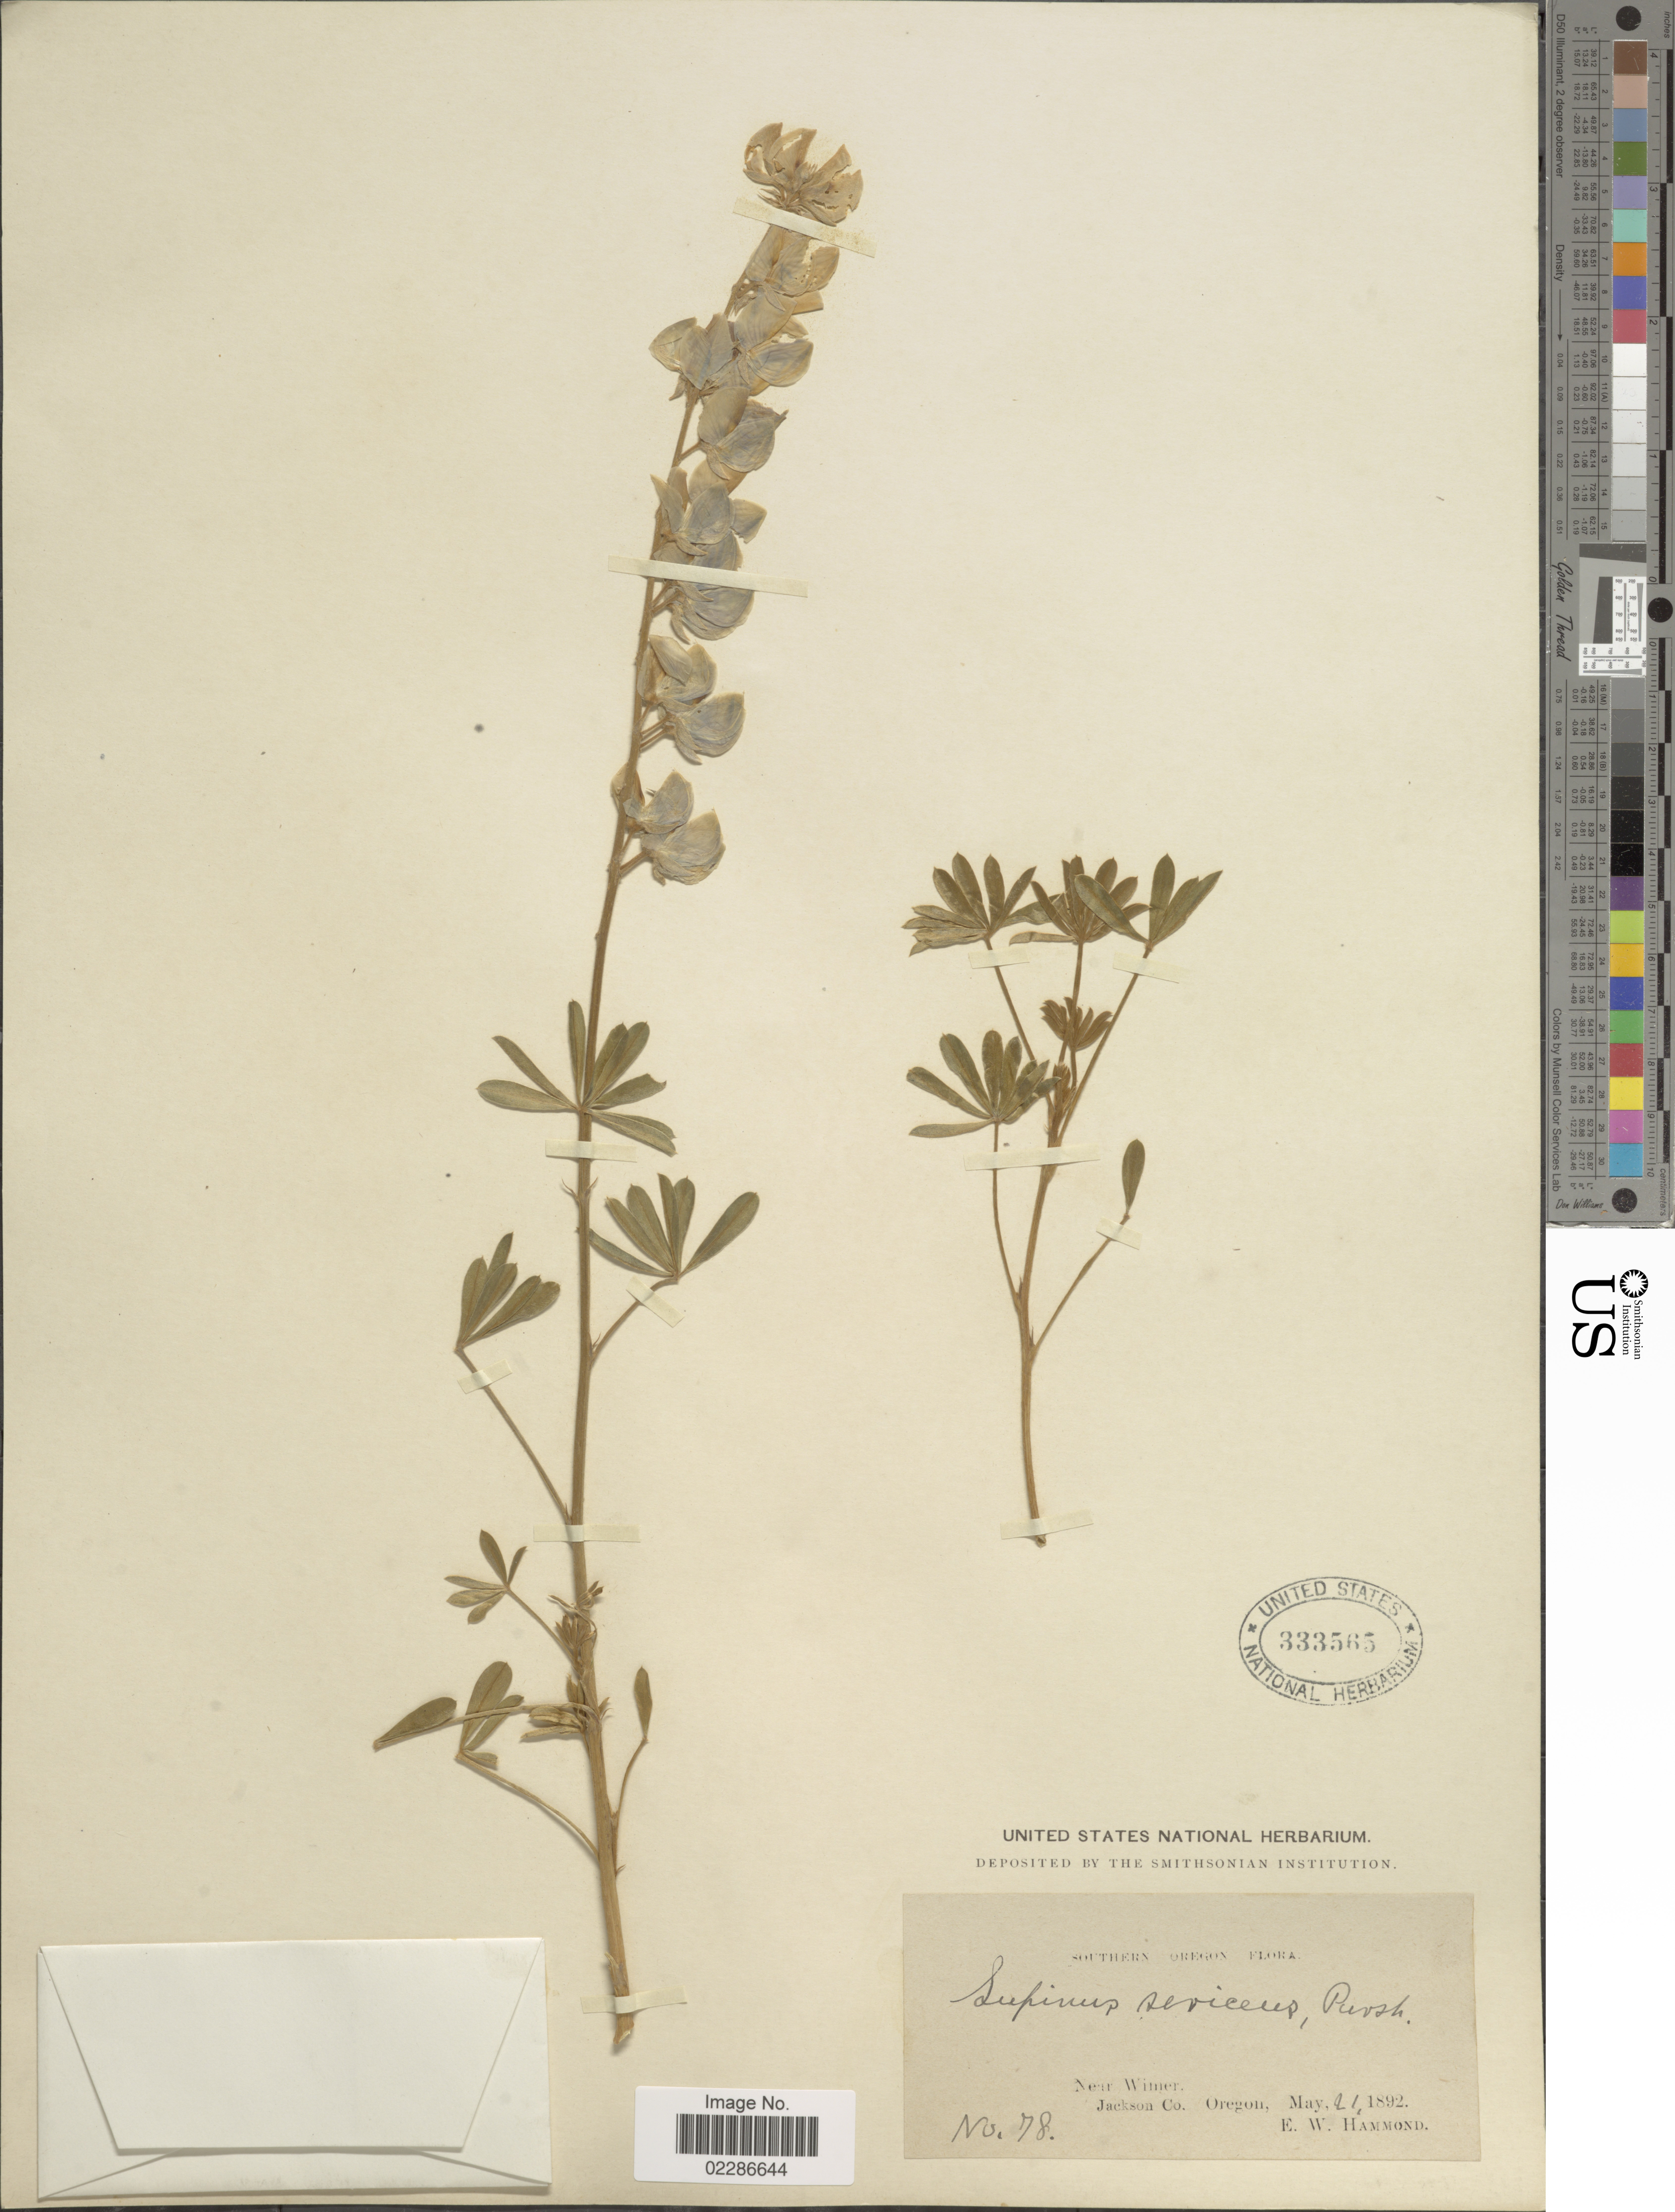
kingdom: Plantae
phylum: Tracheophyta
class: Magnoliopsida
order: Fabales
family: Fabaceae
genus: Lupinus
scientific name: Lupinus ornatus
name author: Douglas ex Lindl.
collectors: E. Hammond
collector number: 78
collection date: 1892-05-21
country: United States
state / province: Oregon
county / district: Jackson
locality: Southern Oregon, Near Wimer, jackson Co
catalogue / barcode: US 333565